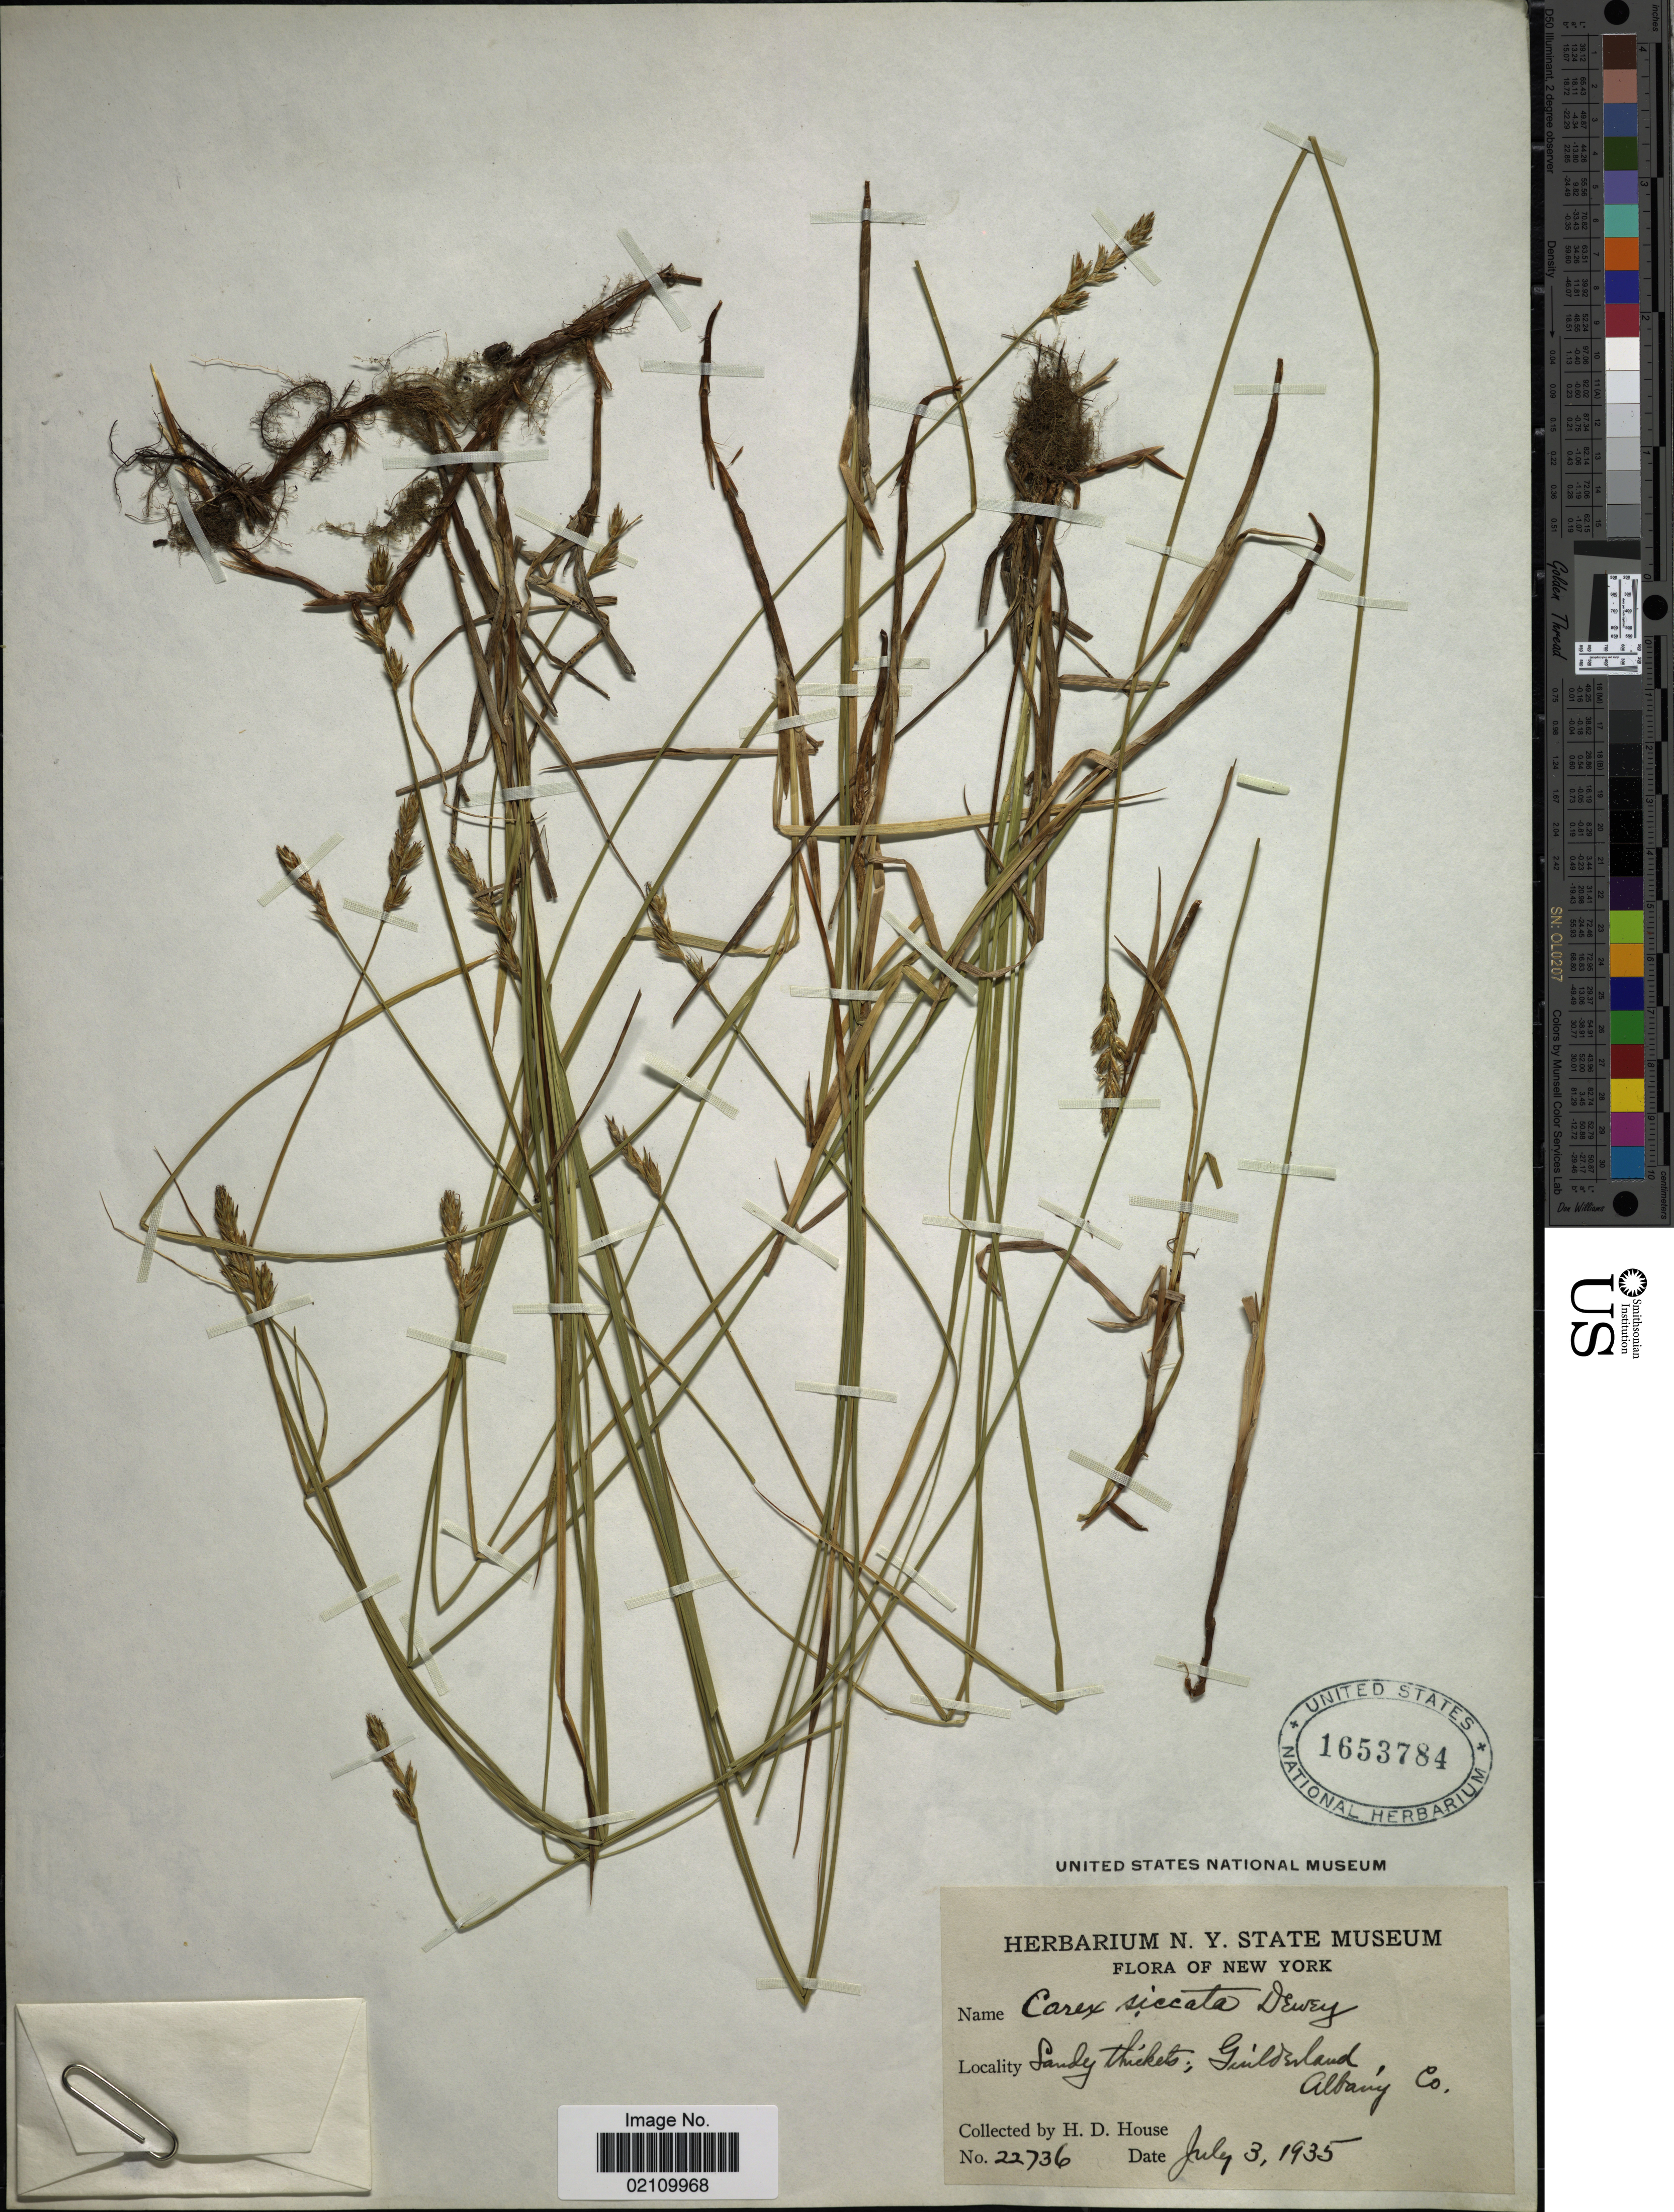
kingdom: Plantae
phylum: Tracheophyta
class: Liliopsida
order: Poales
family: Cyperaceae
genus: Carex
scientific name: Carex foenea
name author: Willd.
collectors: H. D. House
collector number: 22736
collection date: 1935-07-03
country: United States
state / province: New York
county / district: Albany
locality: Sandy thickets; Guilderland. Albany Co.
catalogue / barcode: US 1653784